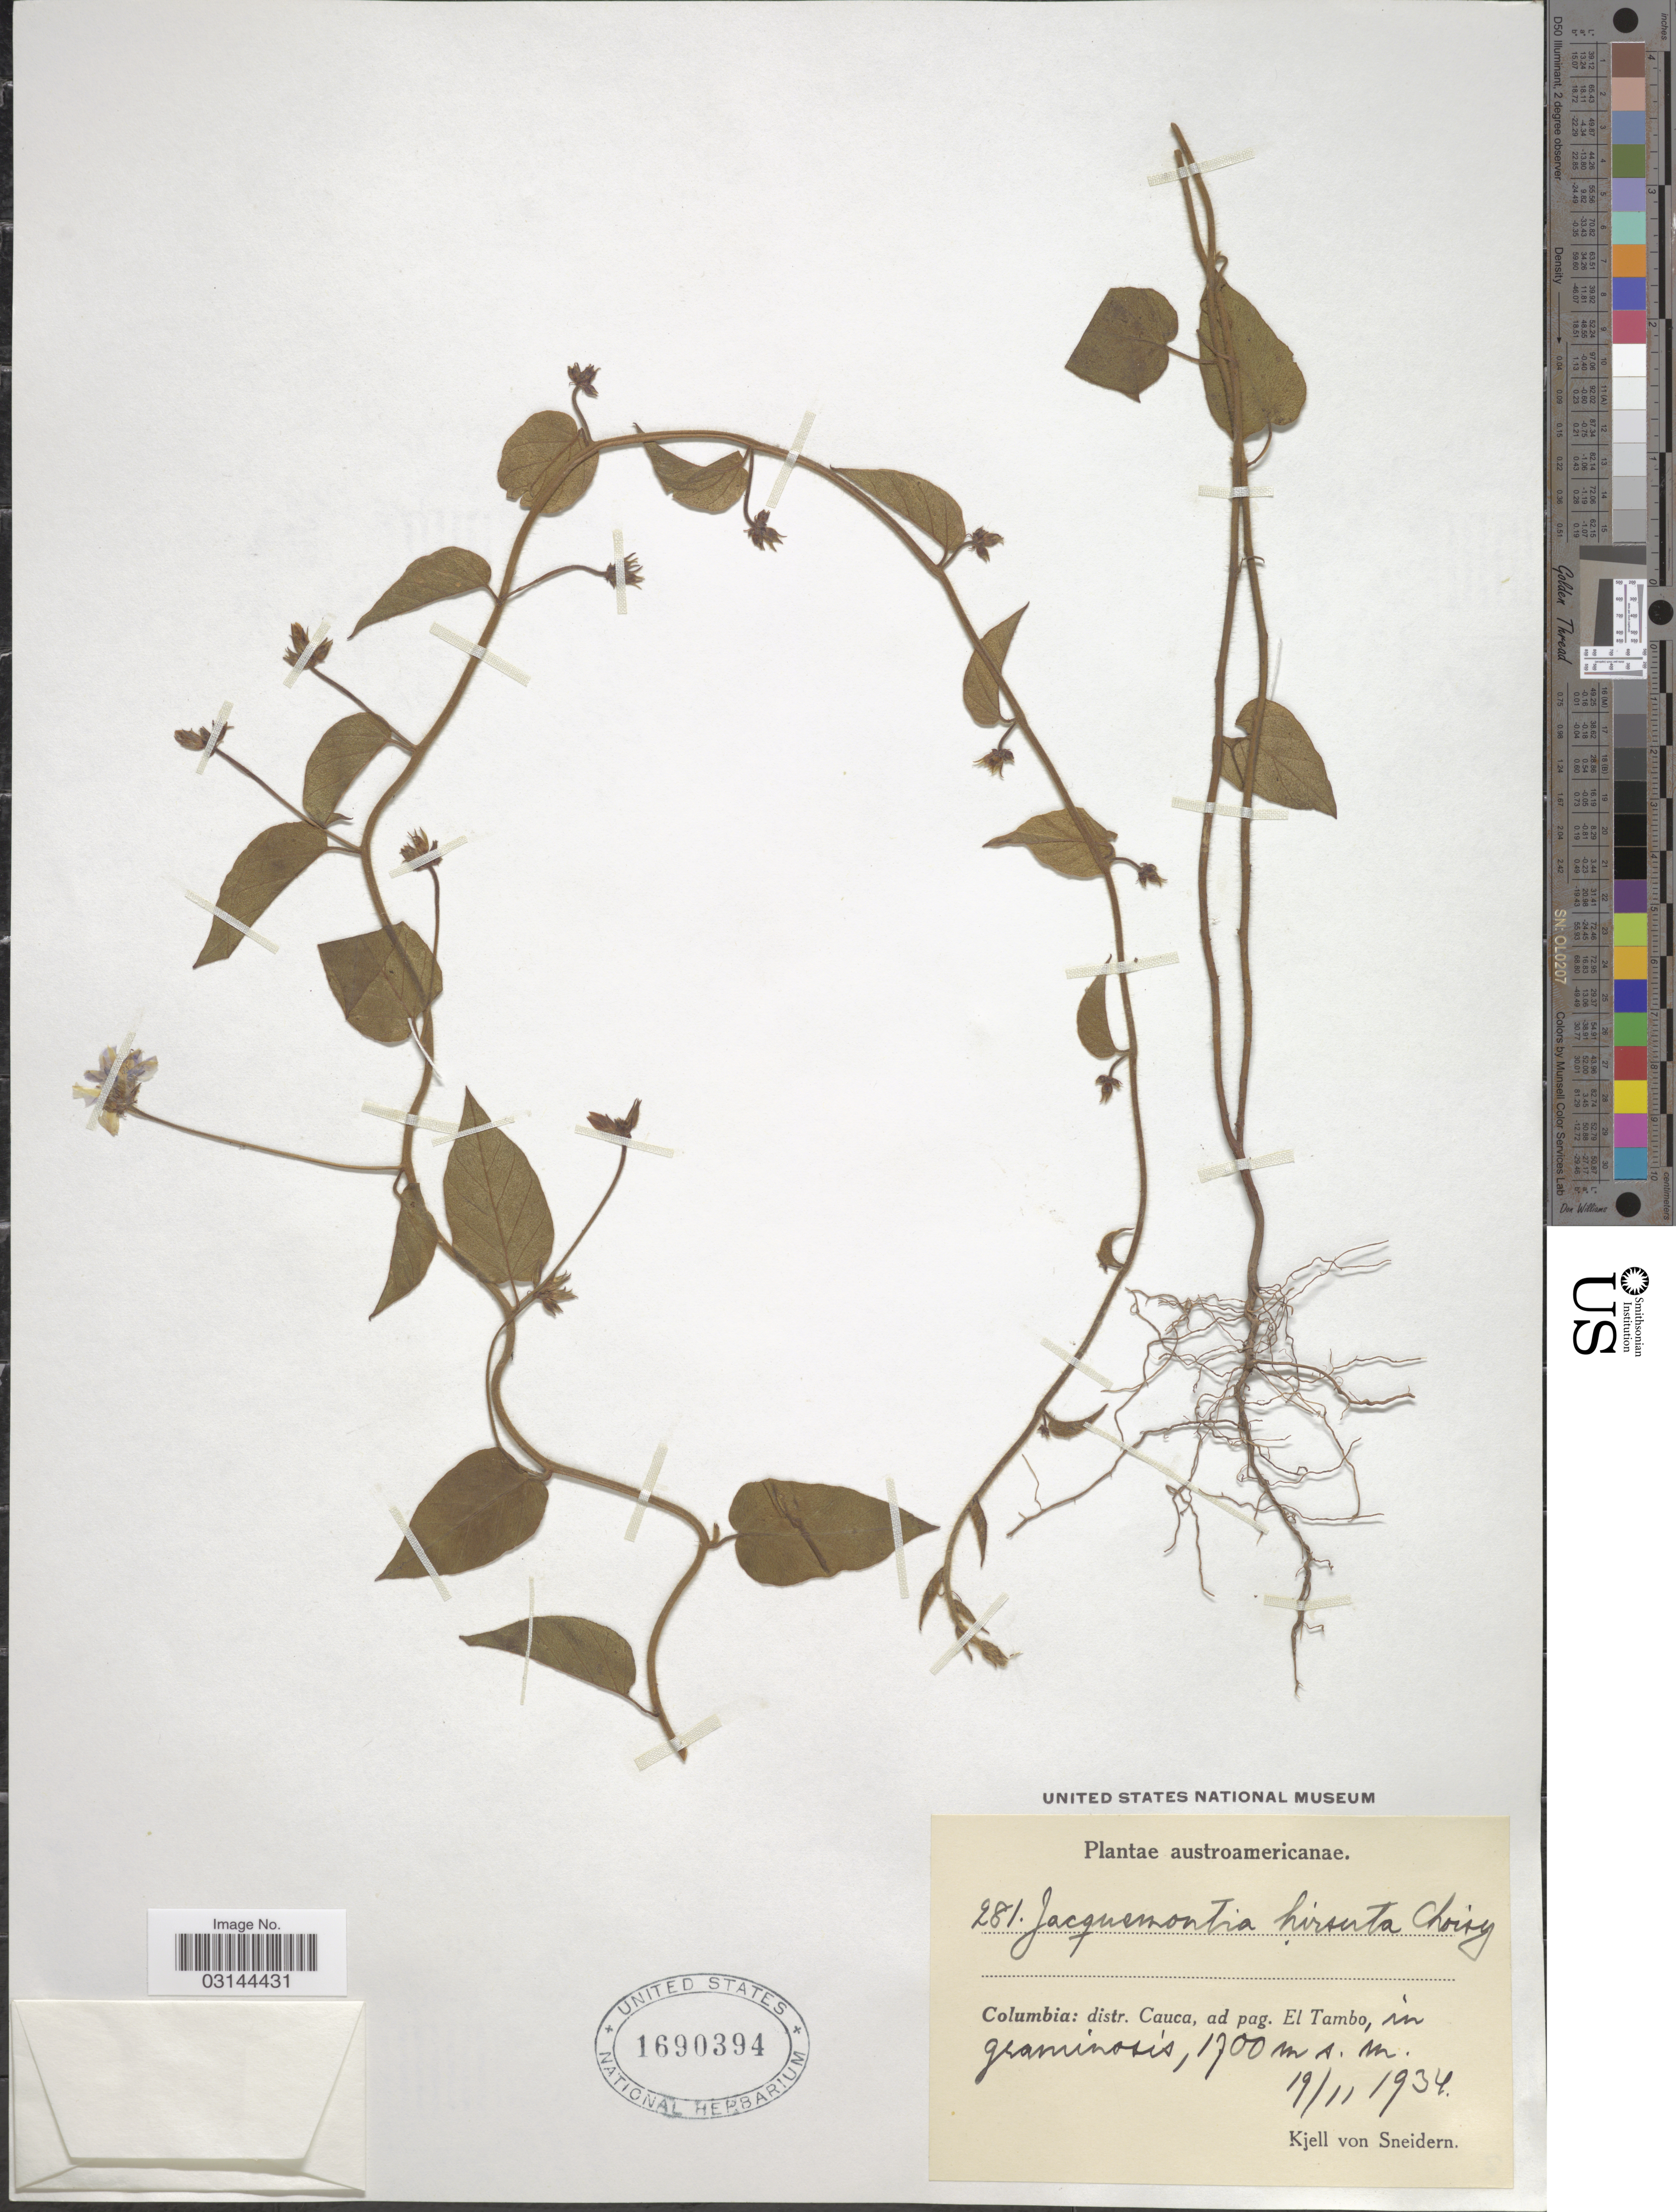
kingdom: Plantae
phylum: Tracheophyta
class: Magnoliopsida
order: Solanales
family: Convolvulaceae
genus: Jacquemontia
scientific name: Jacquemontia sphaerostigma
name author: (Cav.) Rusby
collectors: K. von Sneidern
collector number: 281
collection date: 1934-11-19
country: Colombia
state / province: Cauca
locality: Distr. Cauca, ad pag. El Tambo.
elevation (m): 1700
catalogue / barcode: US 1690394